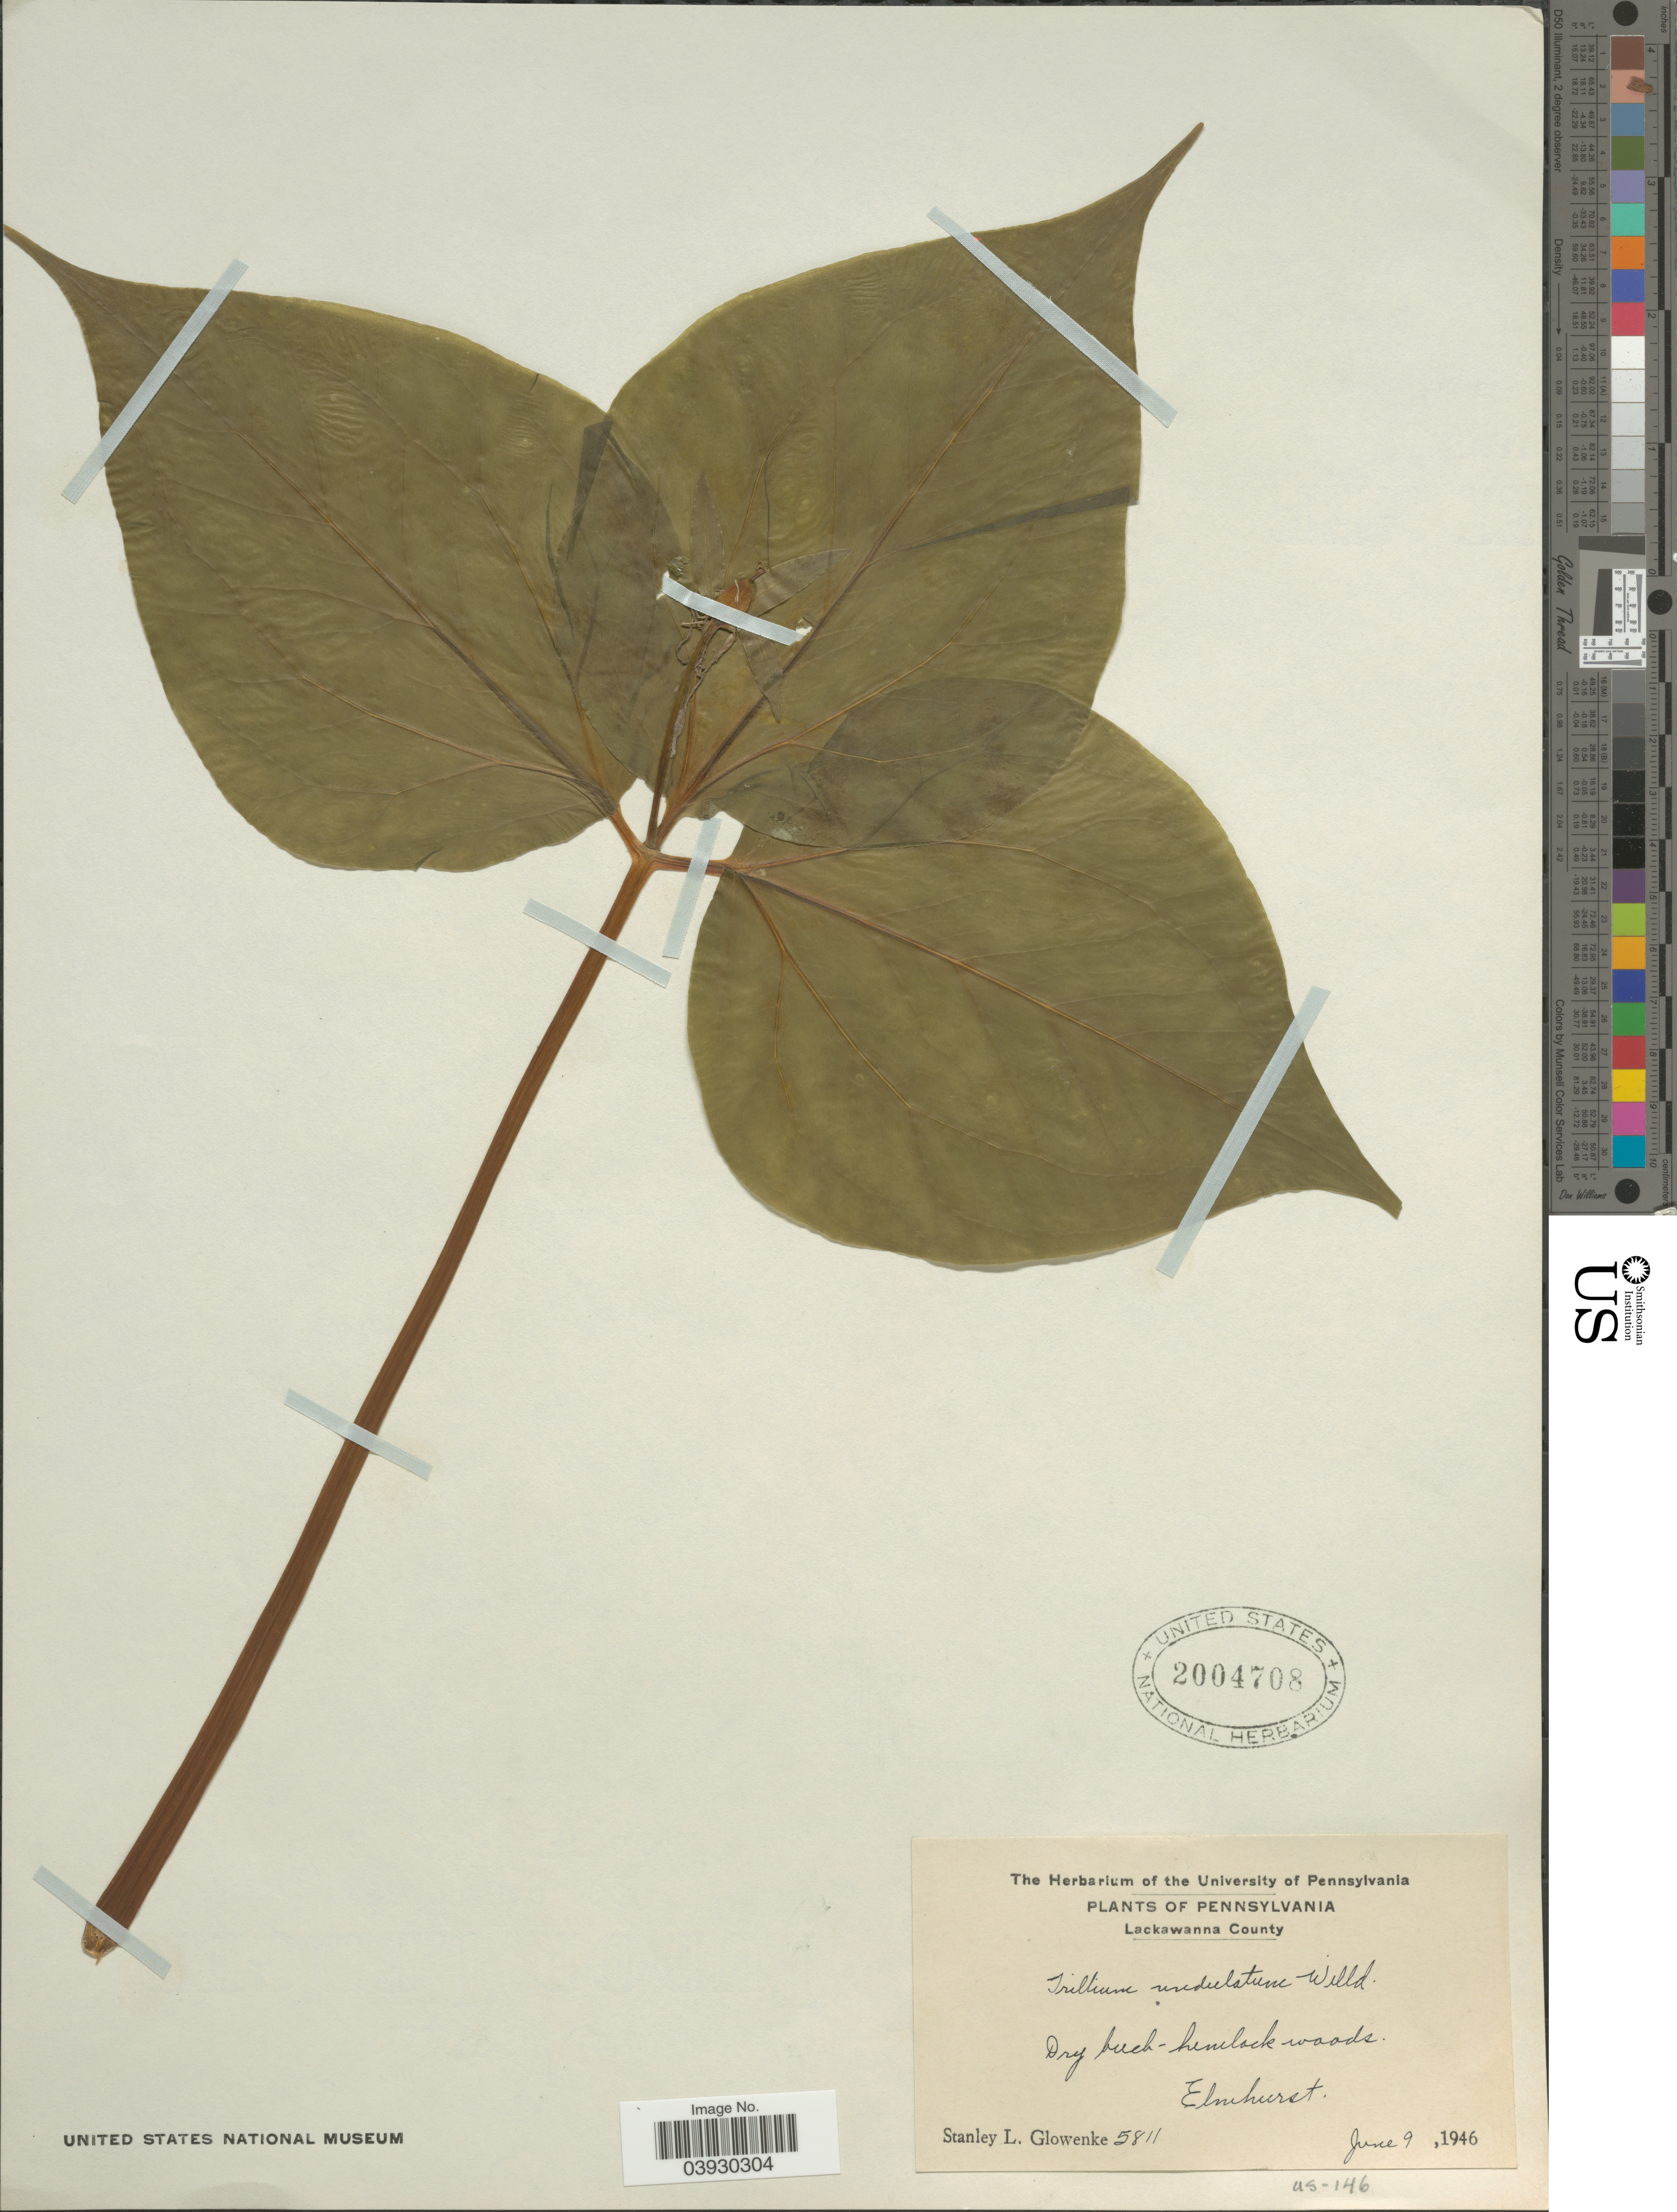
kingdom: Plantae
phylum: Tracheophyta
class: Liliopsida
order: Liliales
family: Melanthiaceae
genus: Trillium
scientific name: Trillium undulatum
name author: Willd.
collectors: S. Glowenke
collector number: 5811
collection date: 1946-06-09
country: United States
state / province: Pennsylvania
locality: Lackawanna County. Elmhurst.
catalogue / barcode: US 2004708